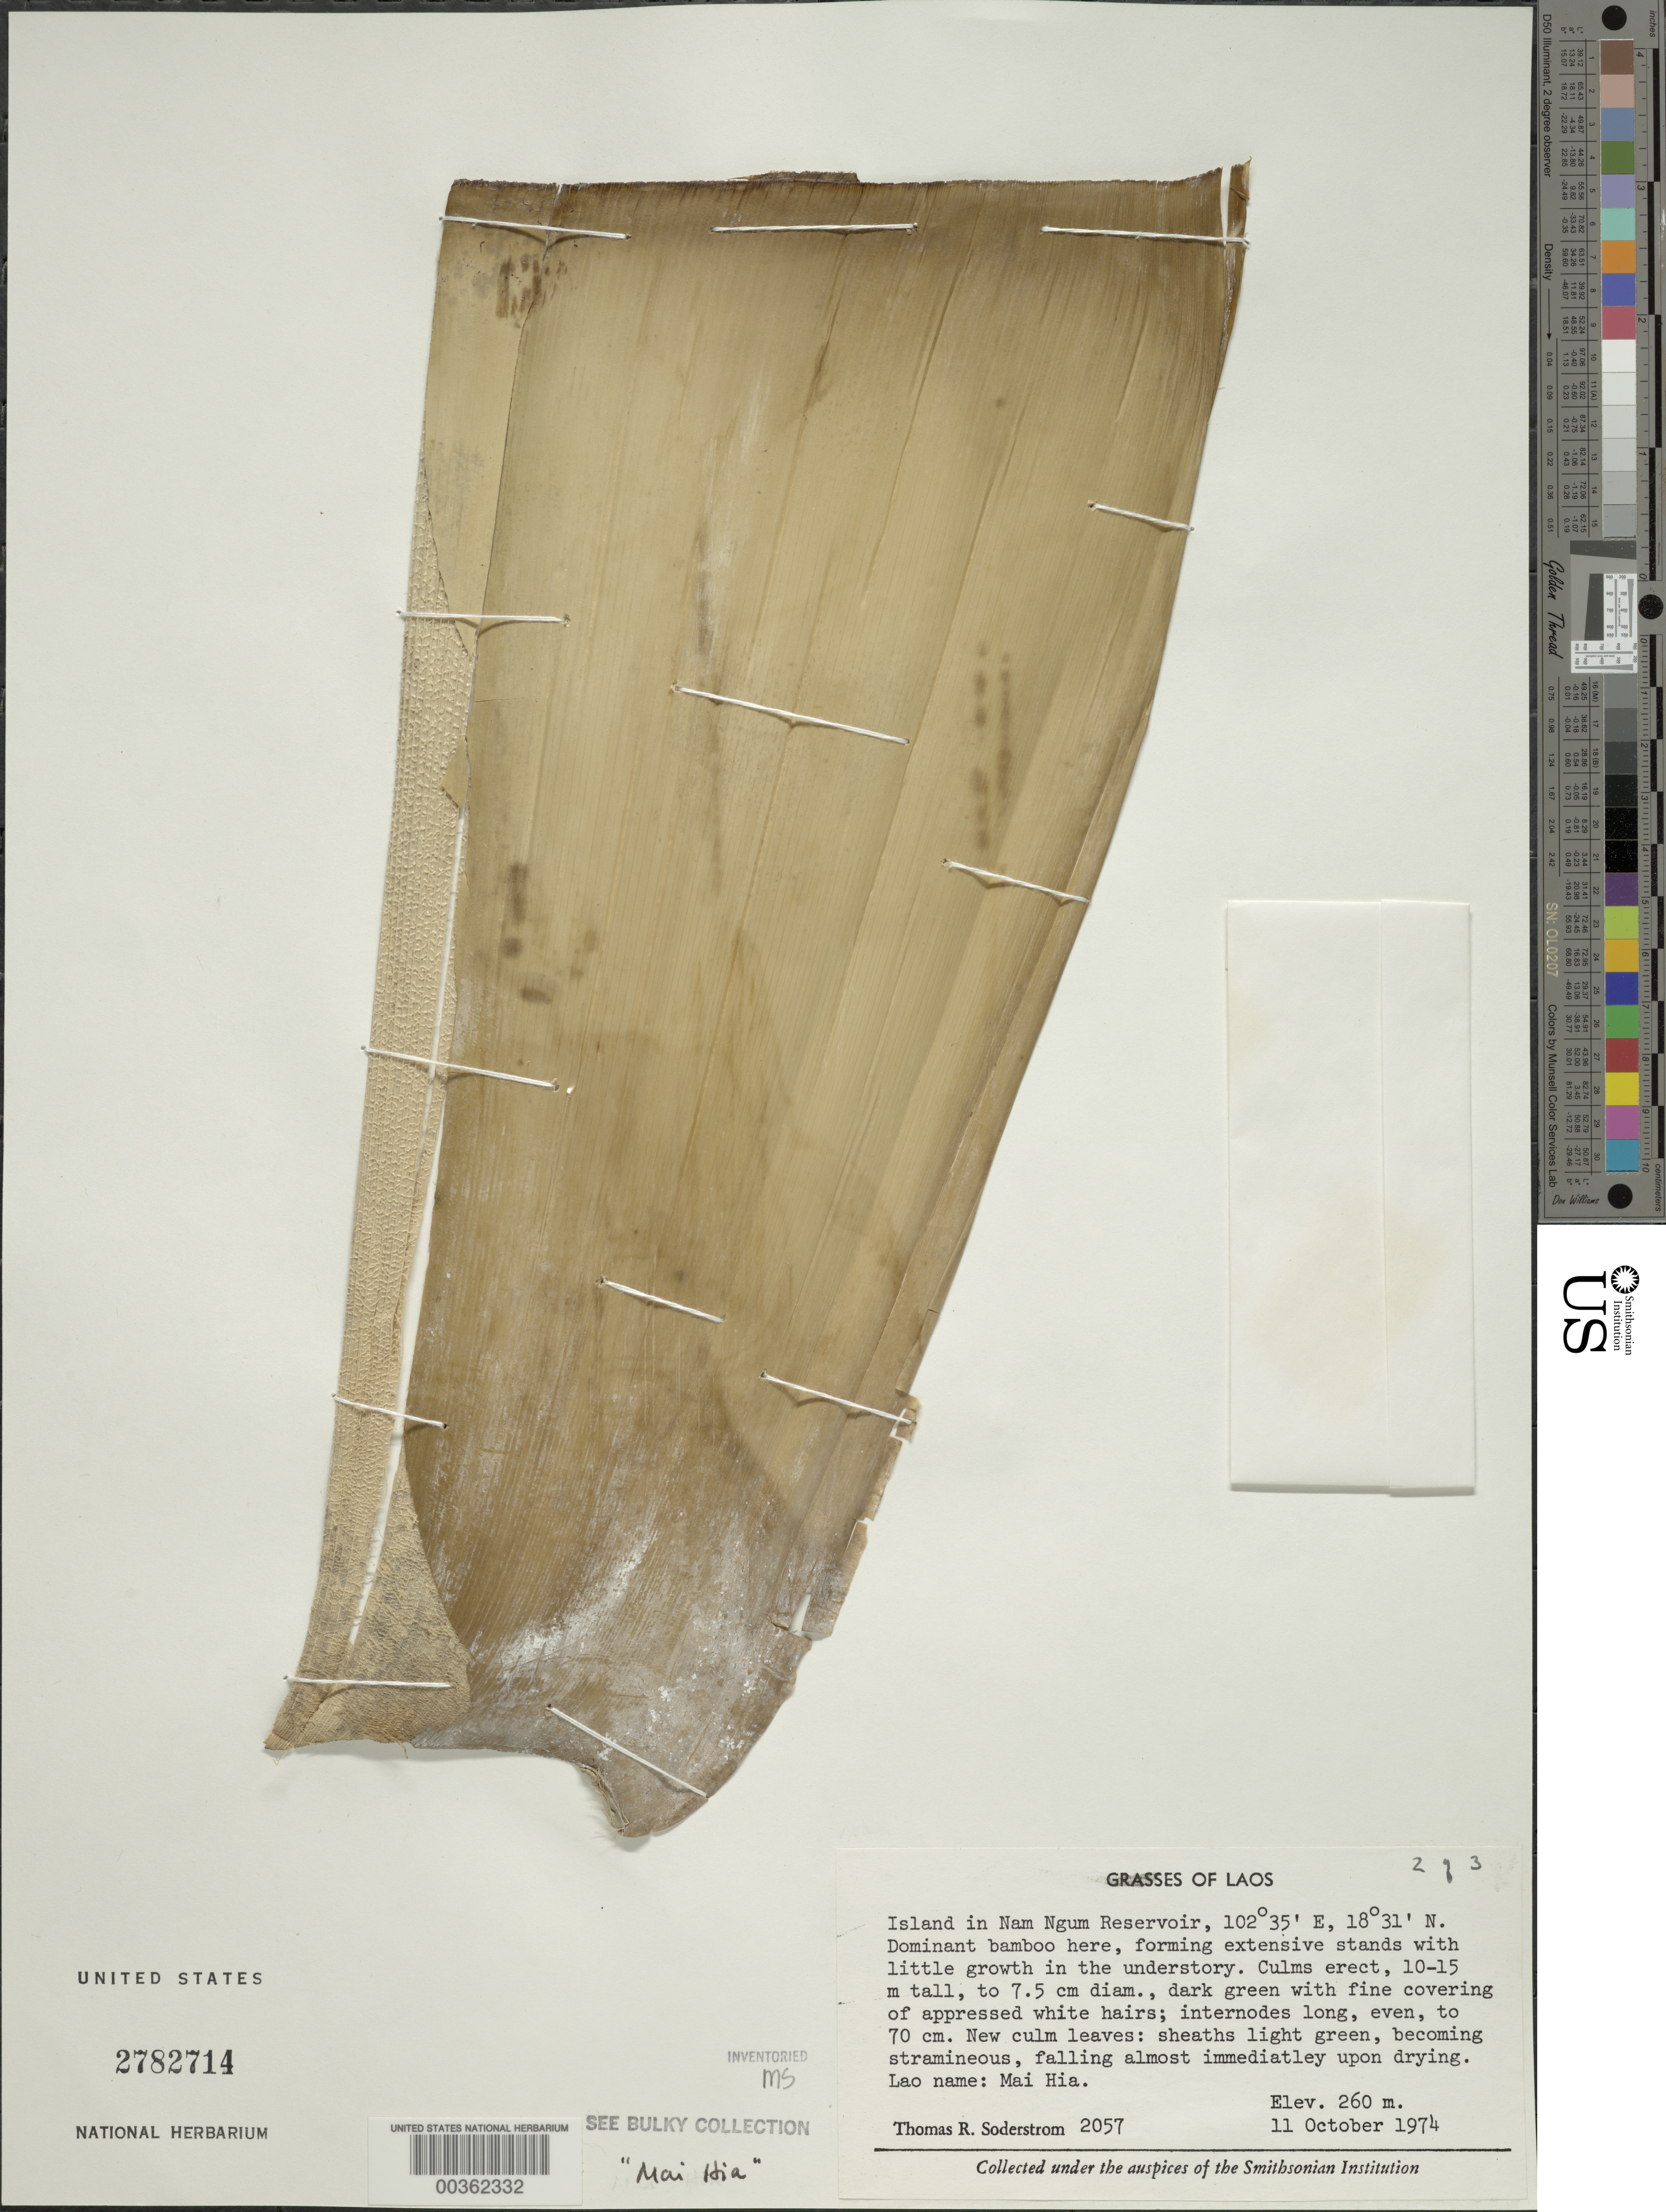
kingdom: Plantae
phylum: Tracheophyta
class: Liliopsida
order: Poales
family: Poaceae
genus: Cephalostachyum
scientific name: Cephalostachyum virgatum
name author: (Munro) Kurz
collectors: T. R. Soderstrom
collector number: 2057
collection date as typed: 11 Oct 1974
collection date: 1974-10-11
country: Laos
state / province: Viangchan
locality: Nam Ngum Reservoir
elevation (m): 260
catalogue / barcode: US 2782714